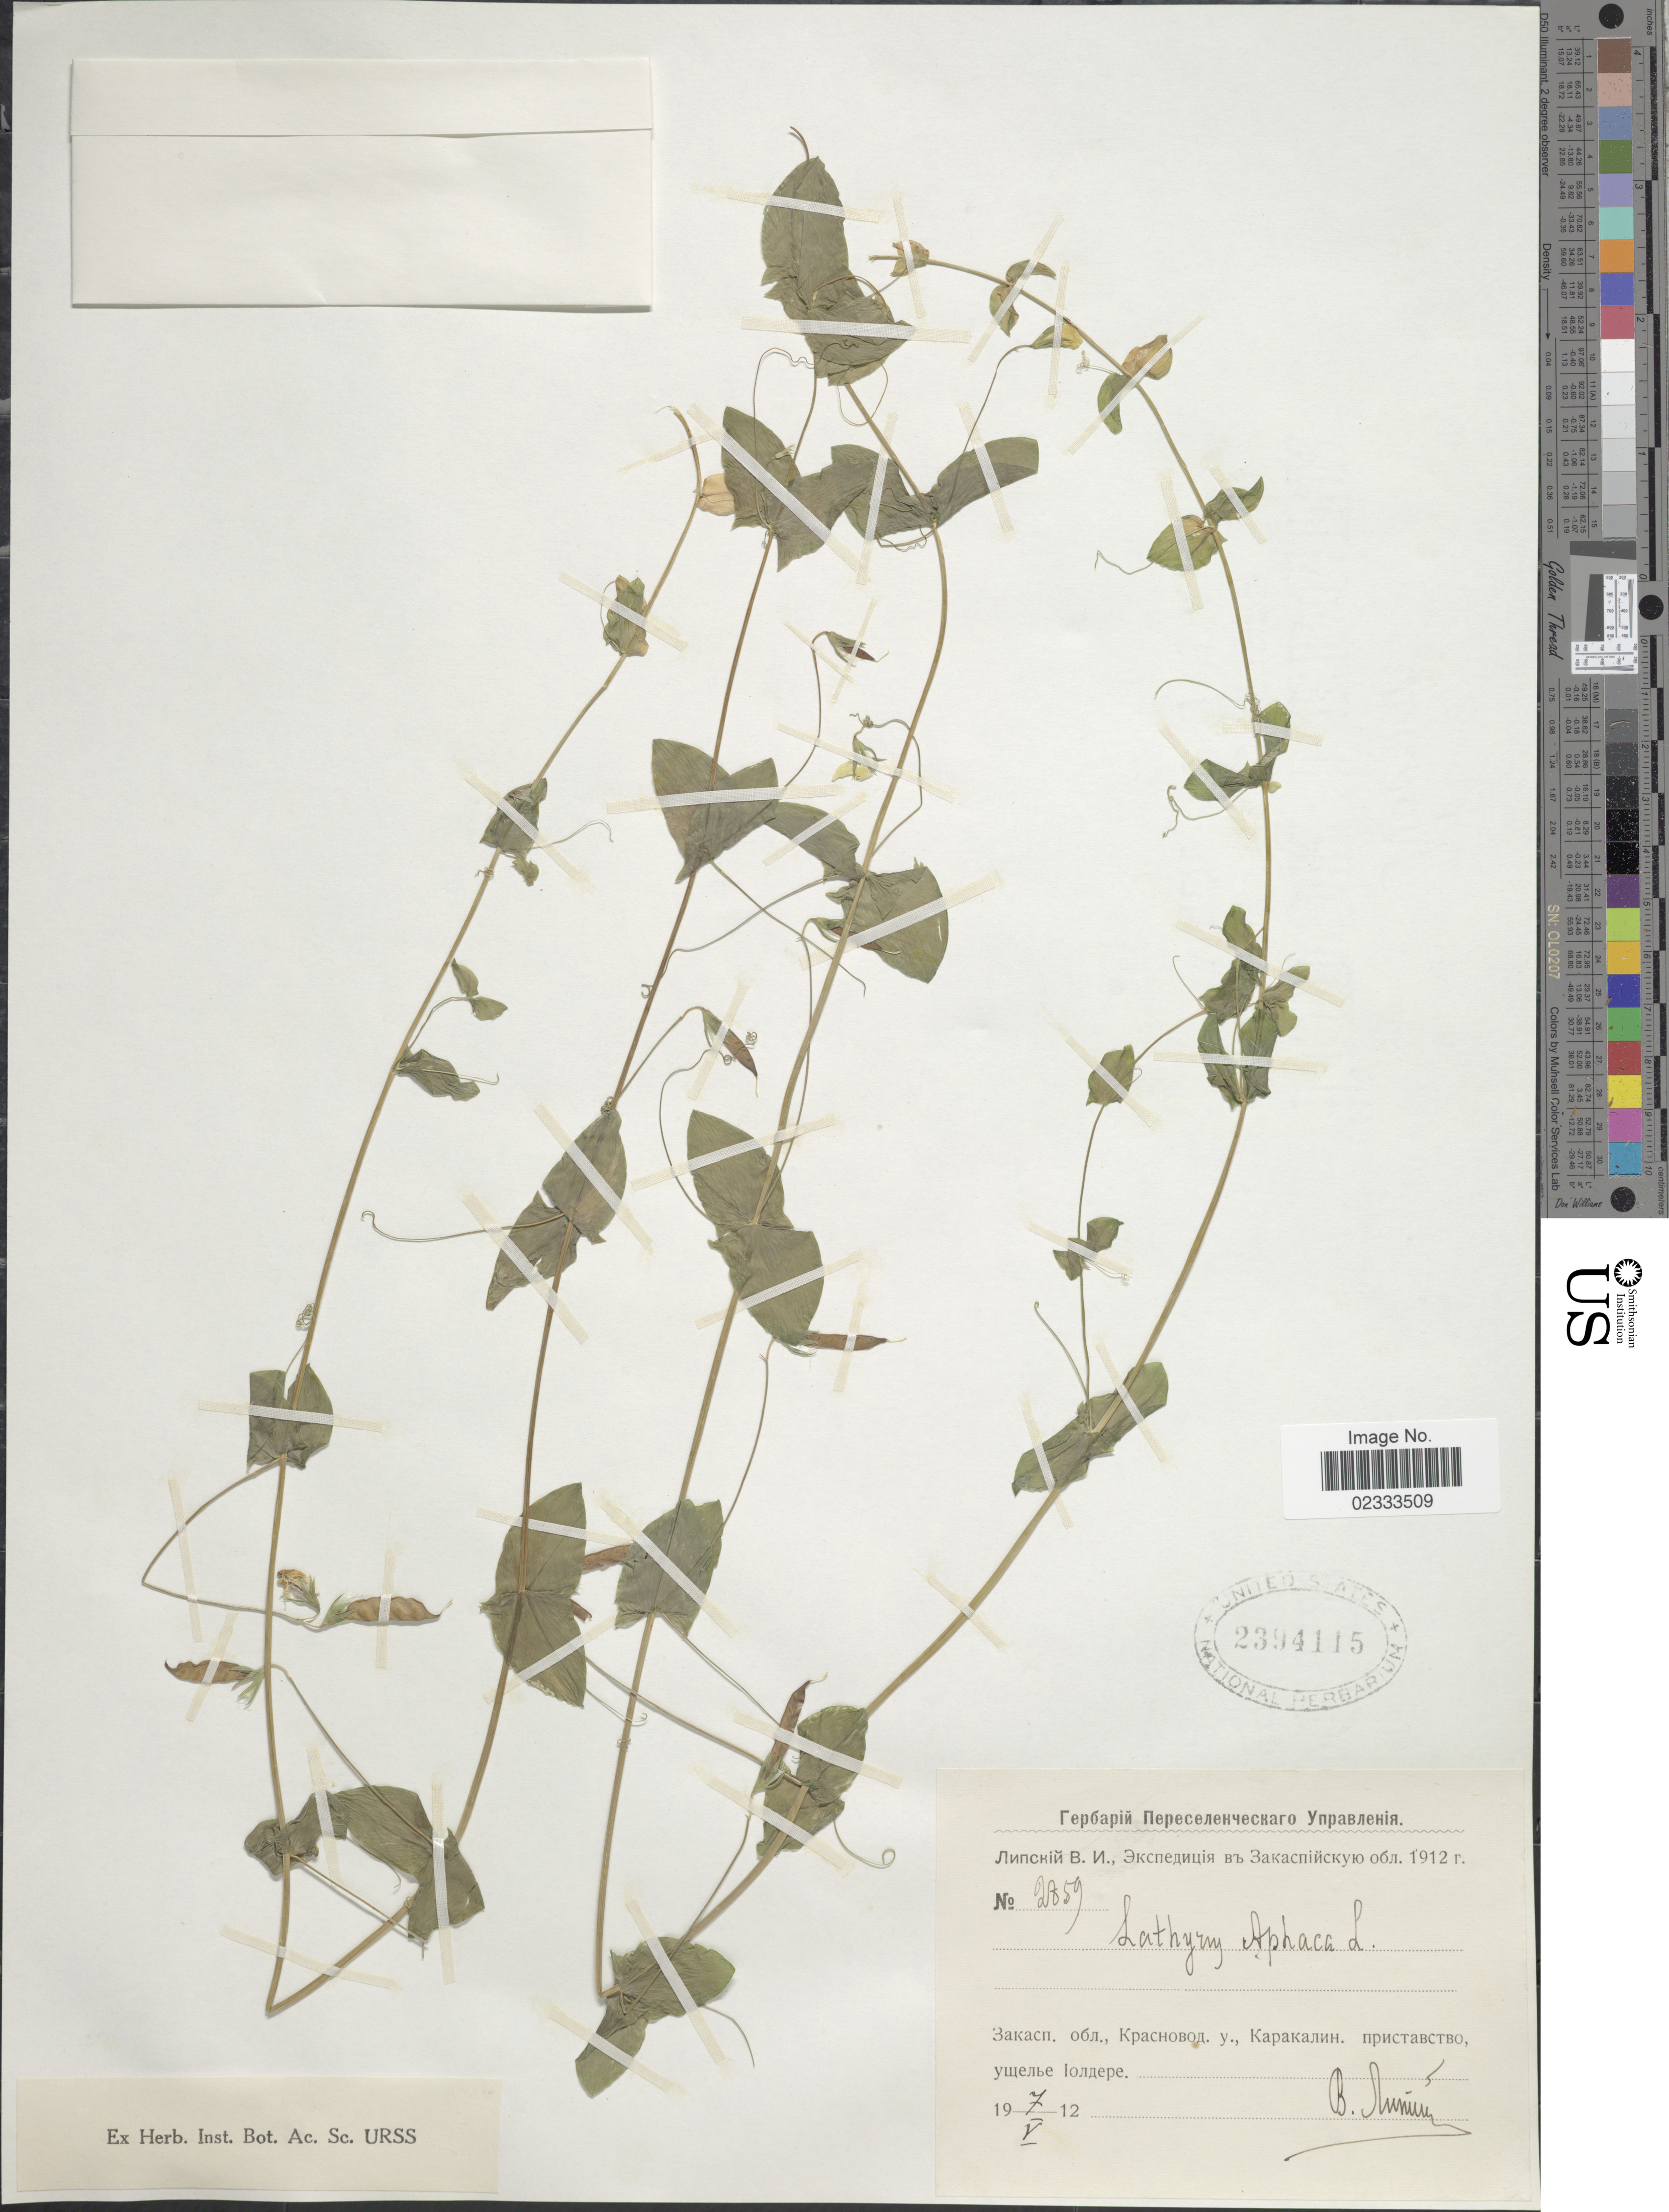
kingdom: Plantae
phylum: Tracheophyta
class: Magnoliopsida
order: Fabales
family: Fabaceae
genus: Lathyrus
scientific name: Lathyrus aphaca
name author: L.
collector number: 2859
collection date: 1912-05-07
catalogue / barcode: US 2394115